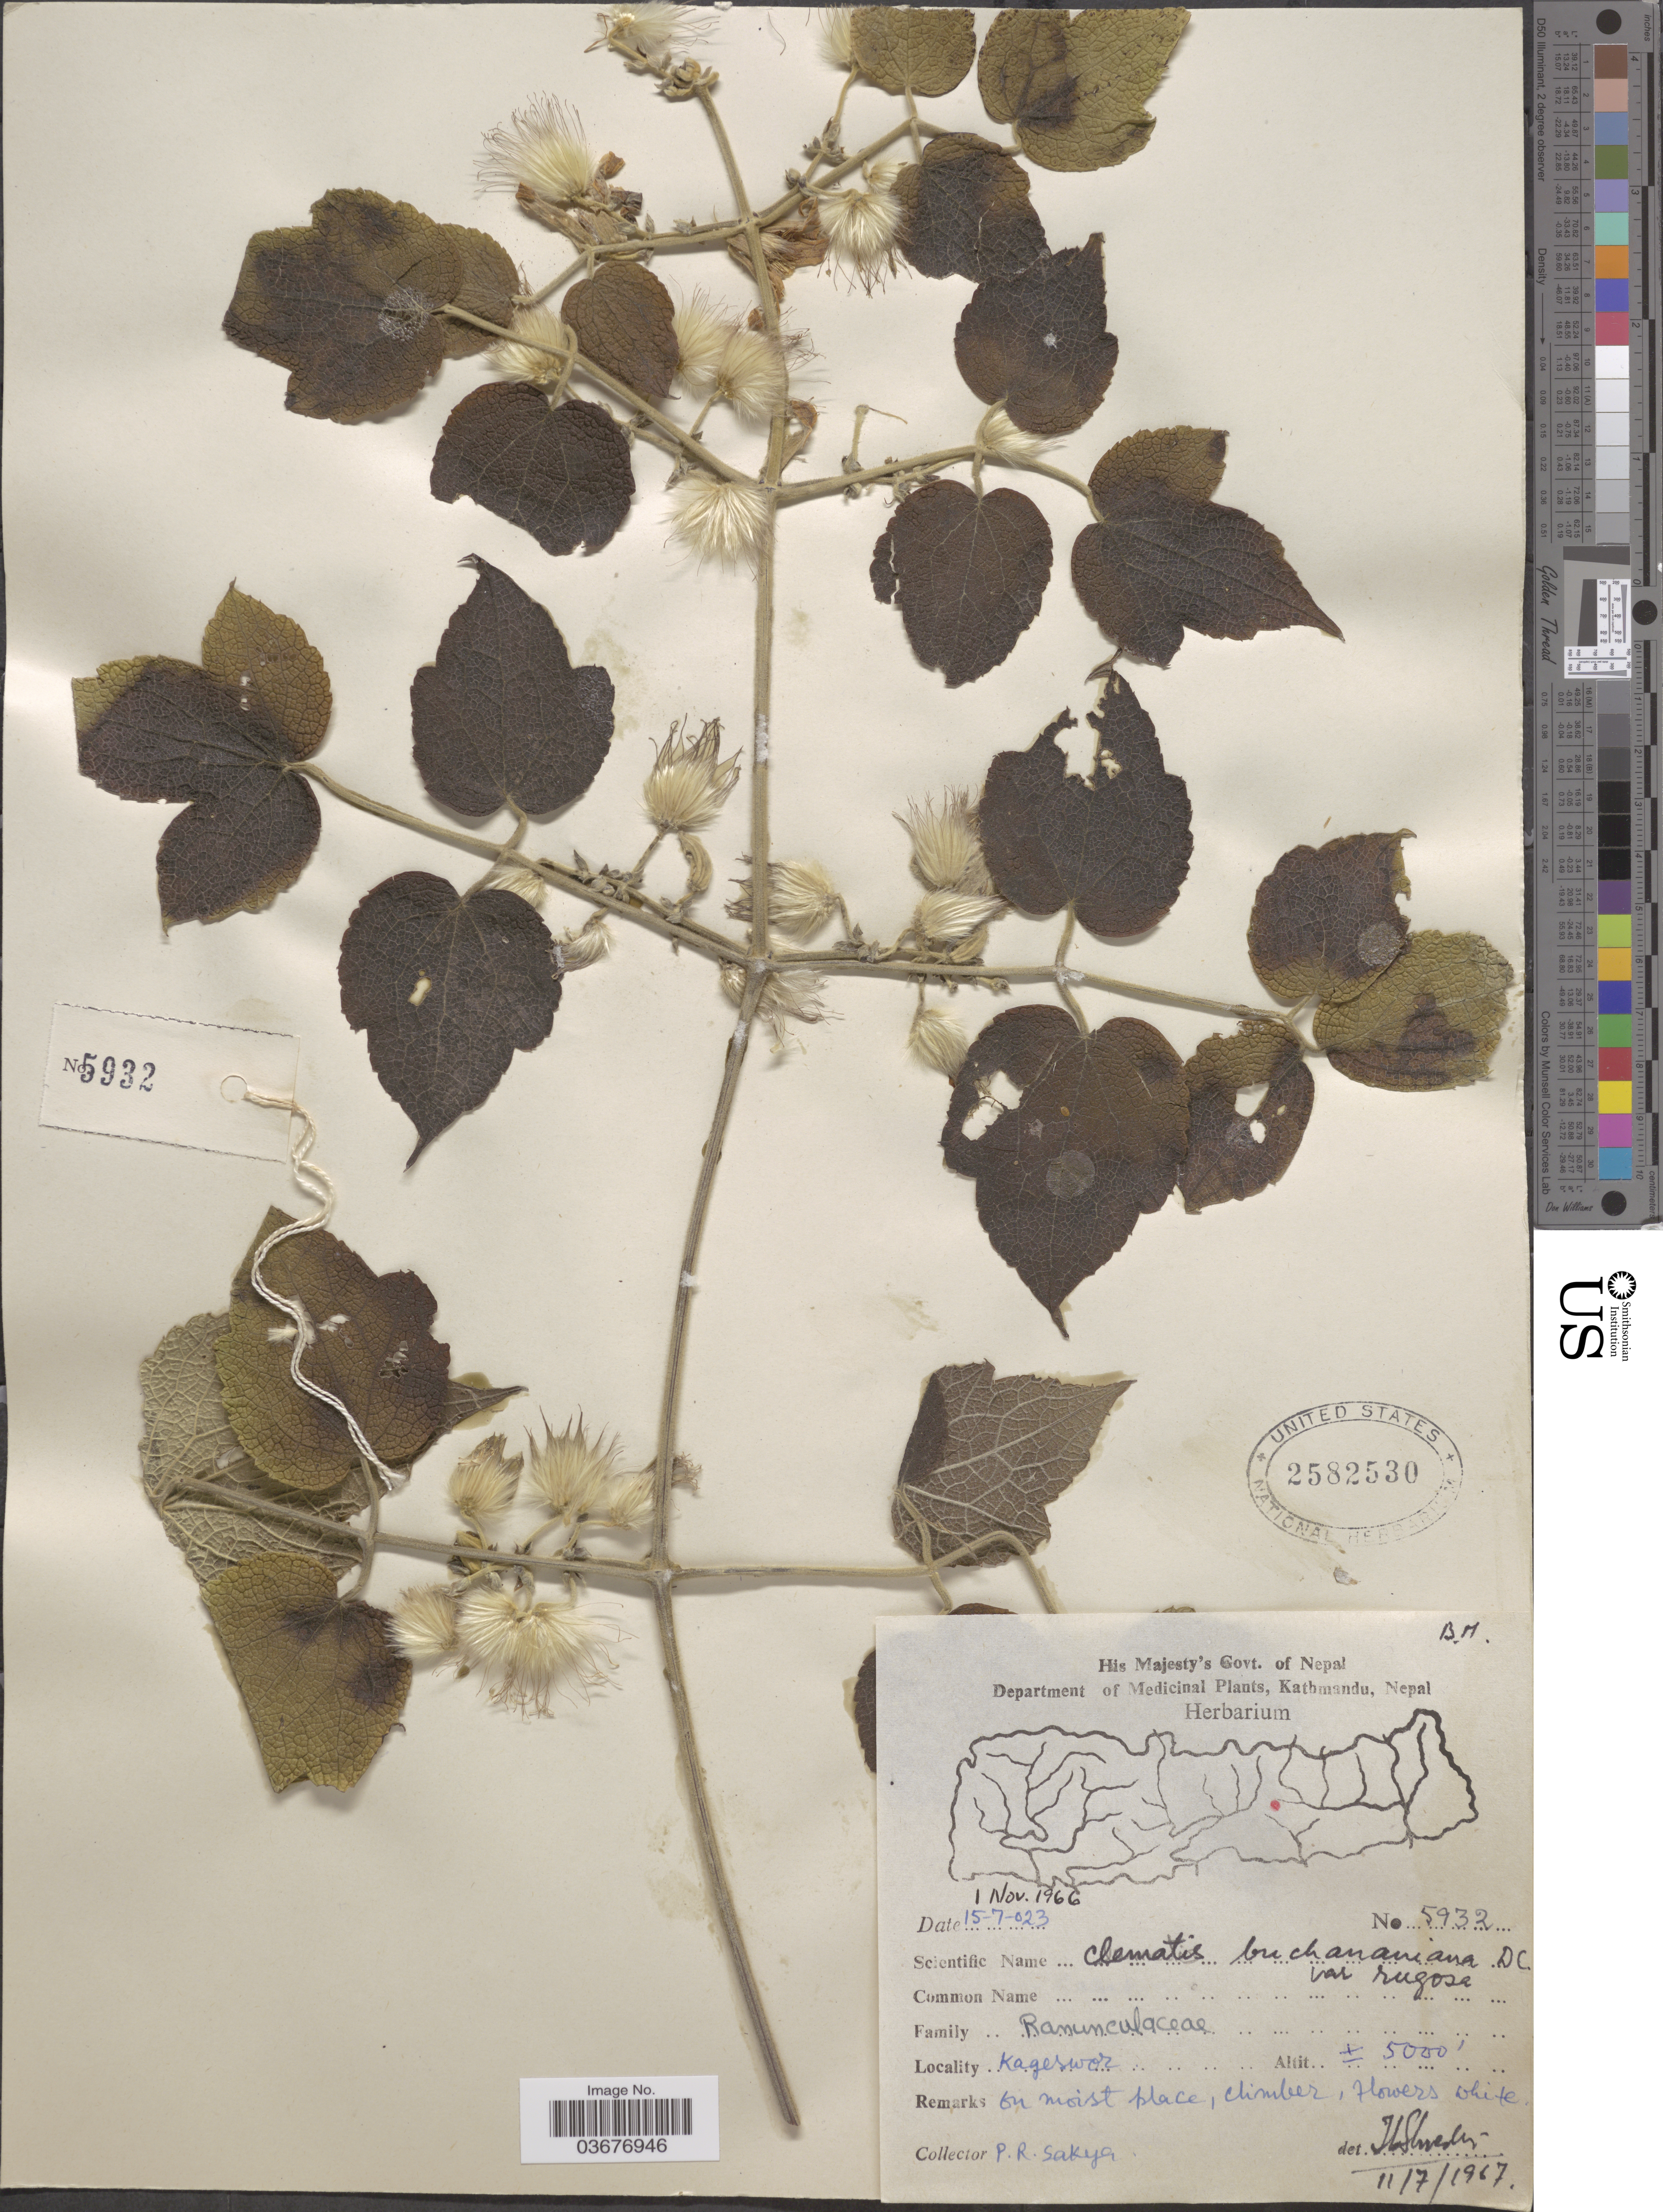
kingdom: Plantae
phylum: Tracheophyta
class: Magnoliopsida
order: Ranunculales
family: Ranunculaceae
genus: Clematis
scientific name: Clematis buchananiana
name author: DC.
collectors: P. Sakya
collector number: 5932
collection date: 1966-11-01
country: Nepal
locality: Kageswor.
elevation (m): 1524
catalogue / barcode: US 2582530